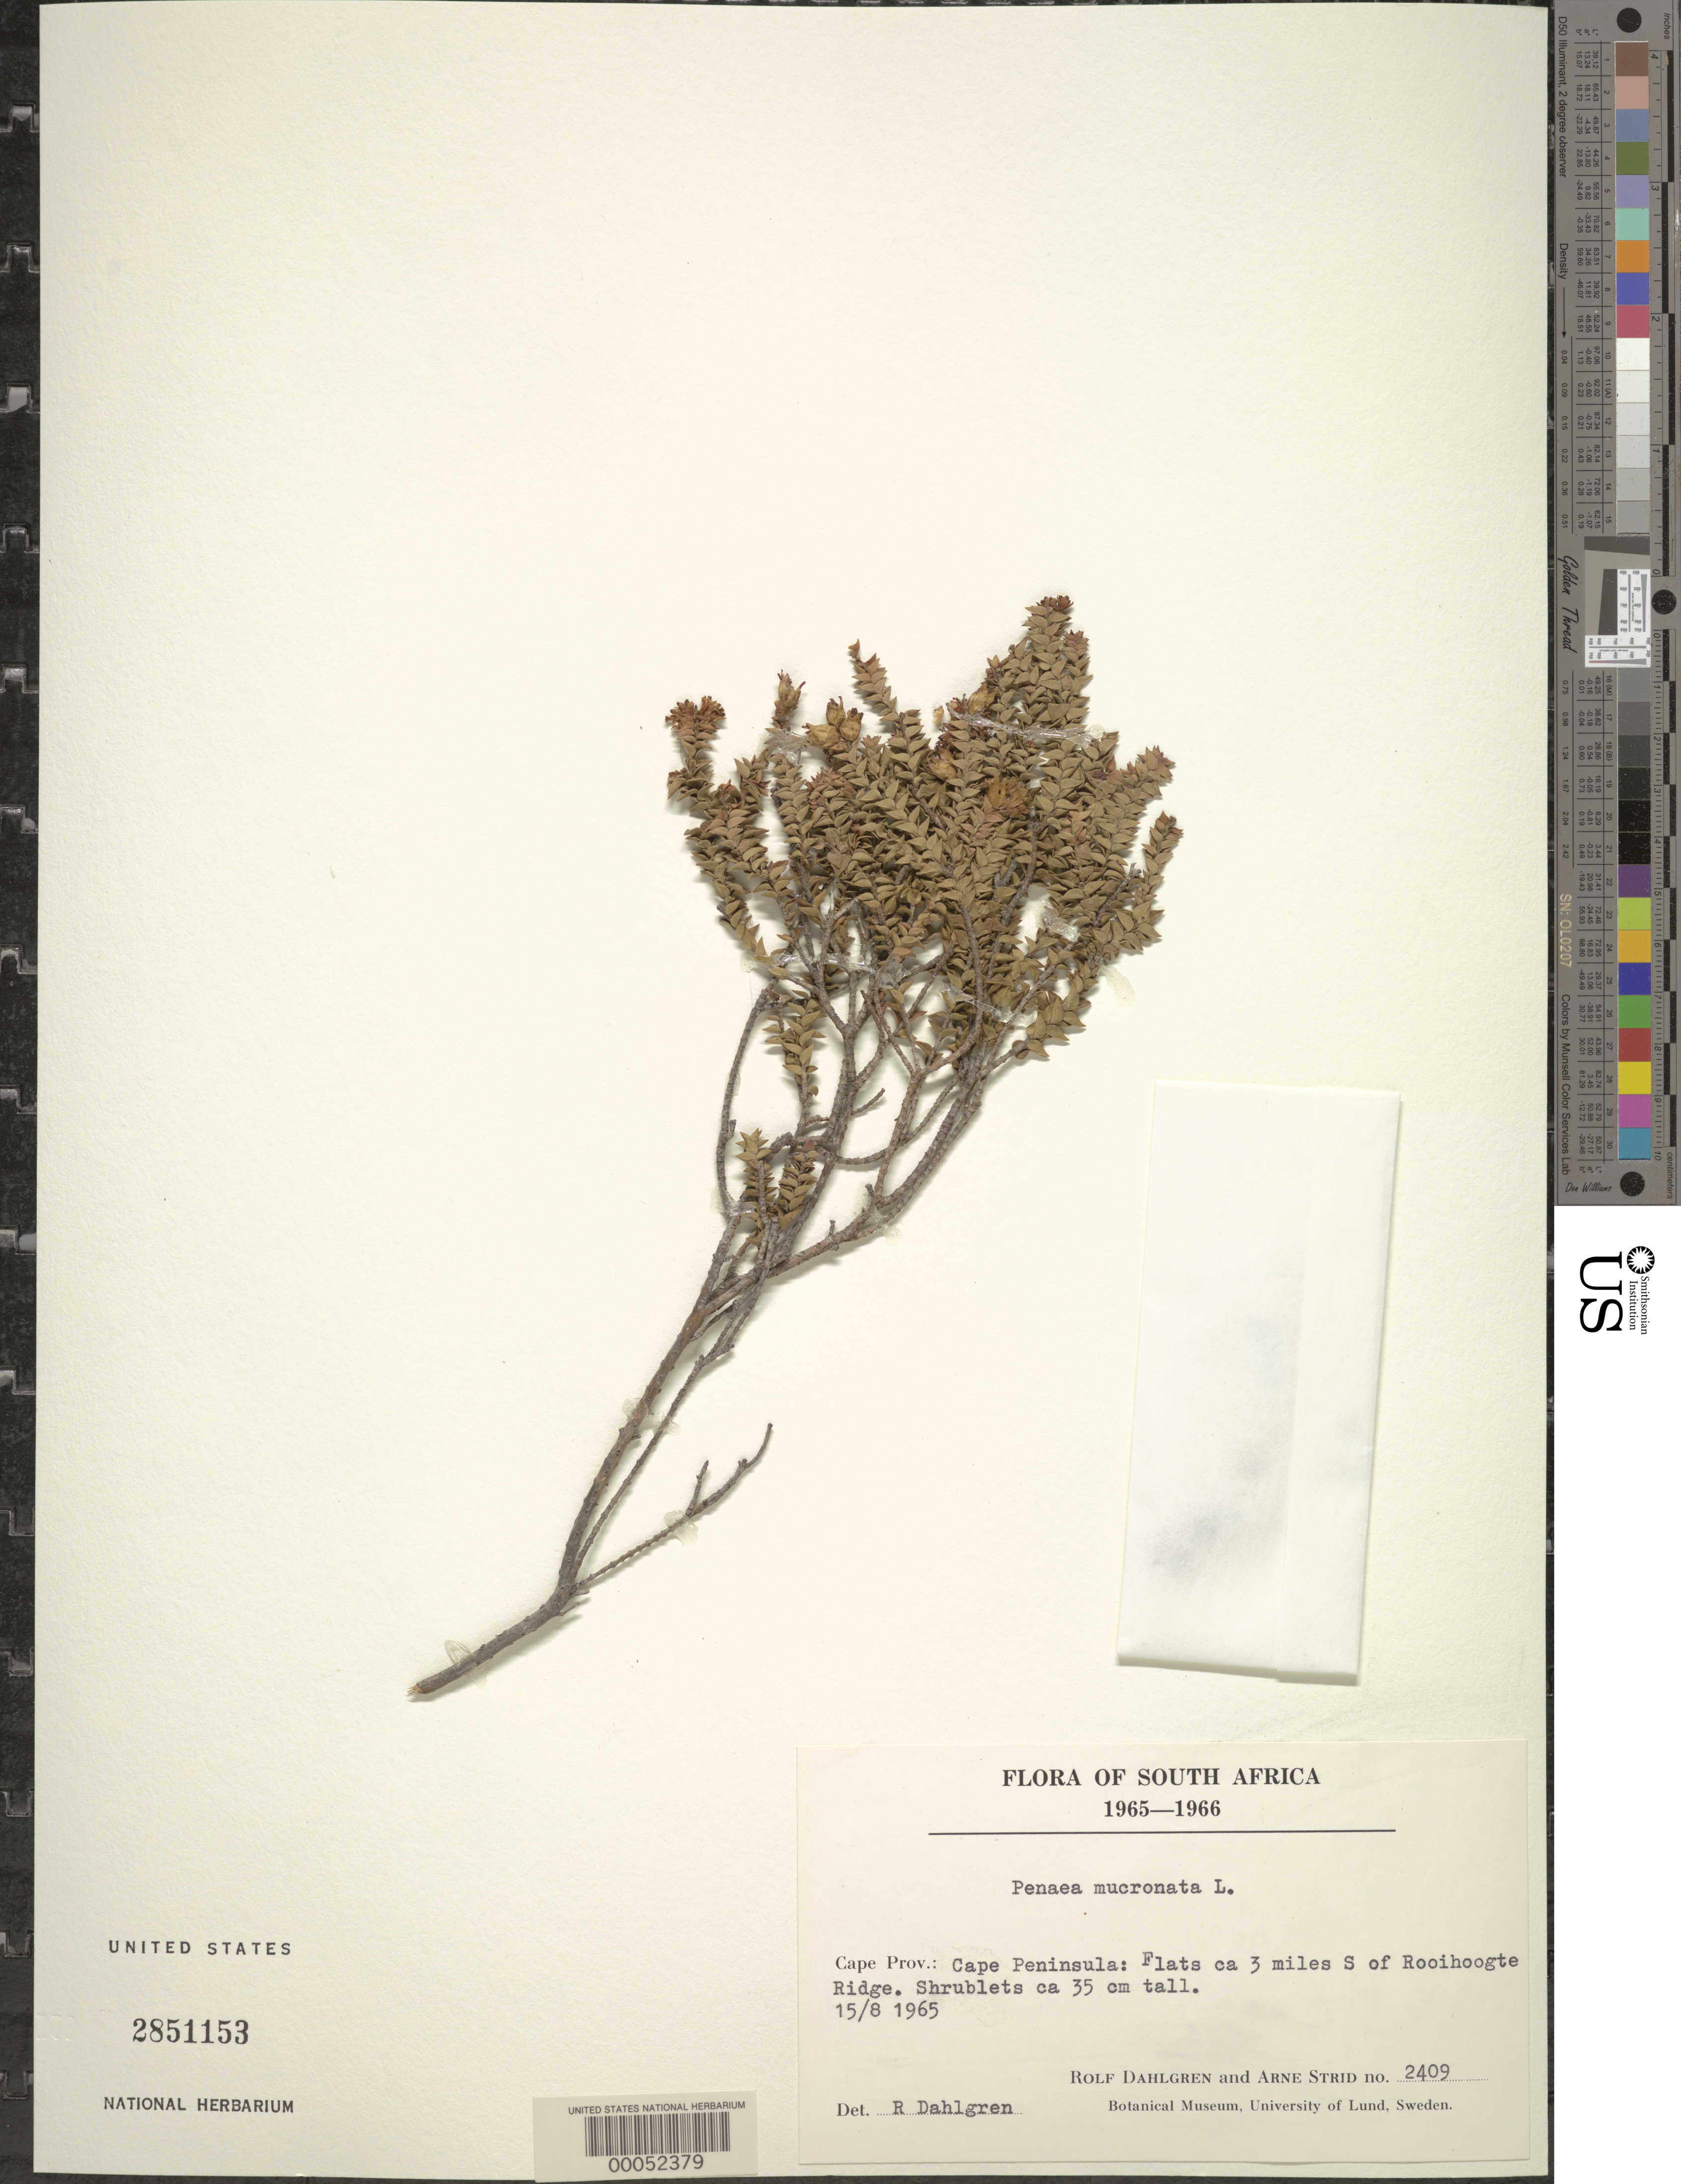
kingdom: Plantae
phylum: Tracheophyta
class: Magnoliopsida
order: Myrtales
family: Penaeaceae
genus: Penaea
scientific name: Penaea mucronata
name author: L.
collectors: R. Dahlgren & A. Strid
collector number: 2409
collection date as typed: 15 Aug 1965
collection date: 1965-08-15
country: South Africa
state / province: Western Cape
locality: Cape penensula, flats, ca. 3 mi s of rooihoogte ridge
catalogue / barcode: US 2851153